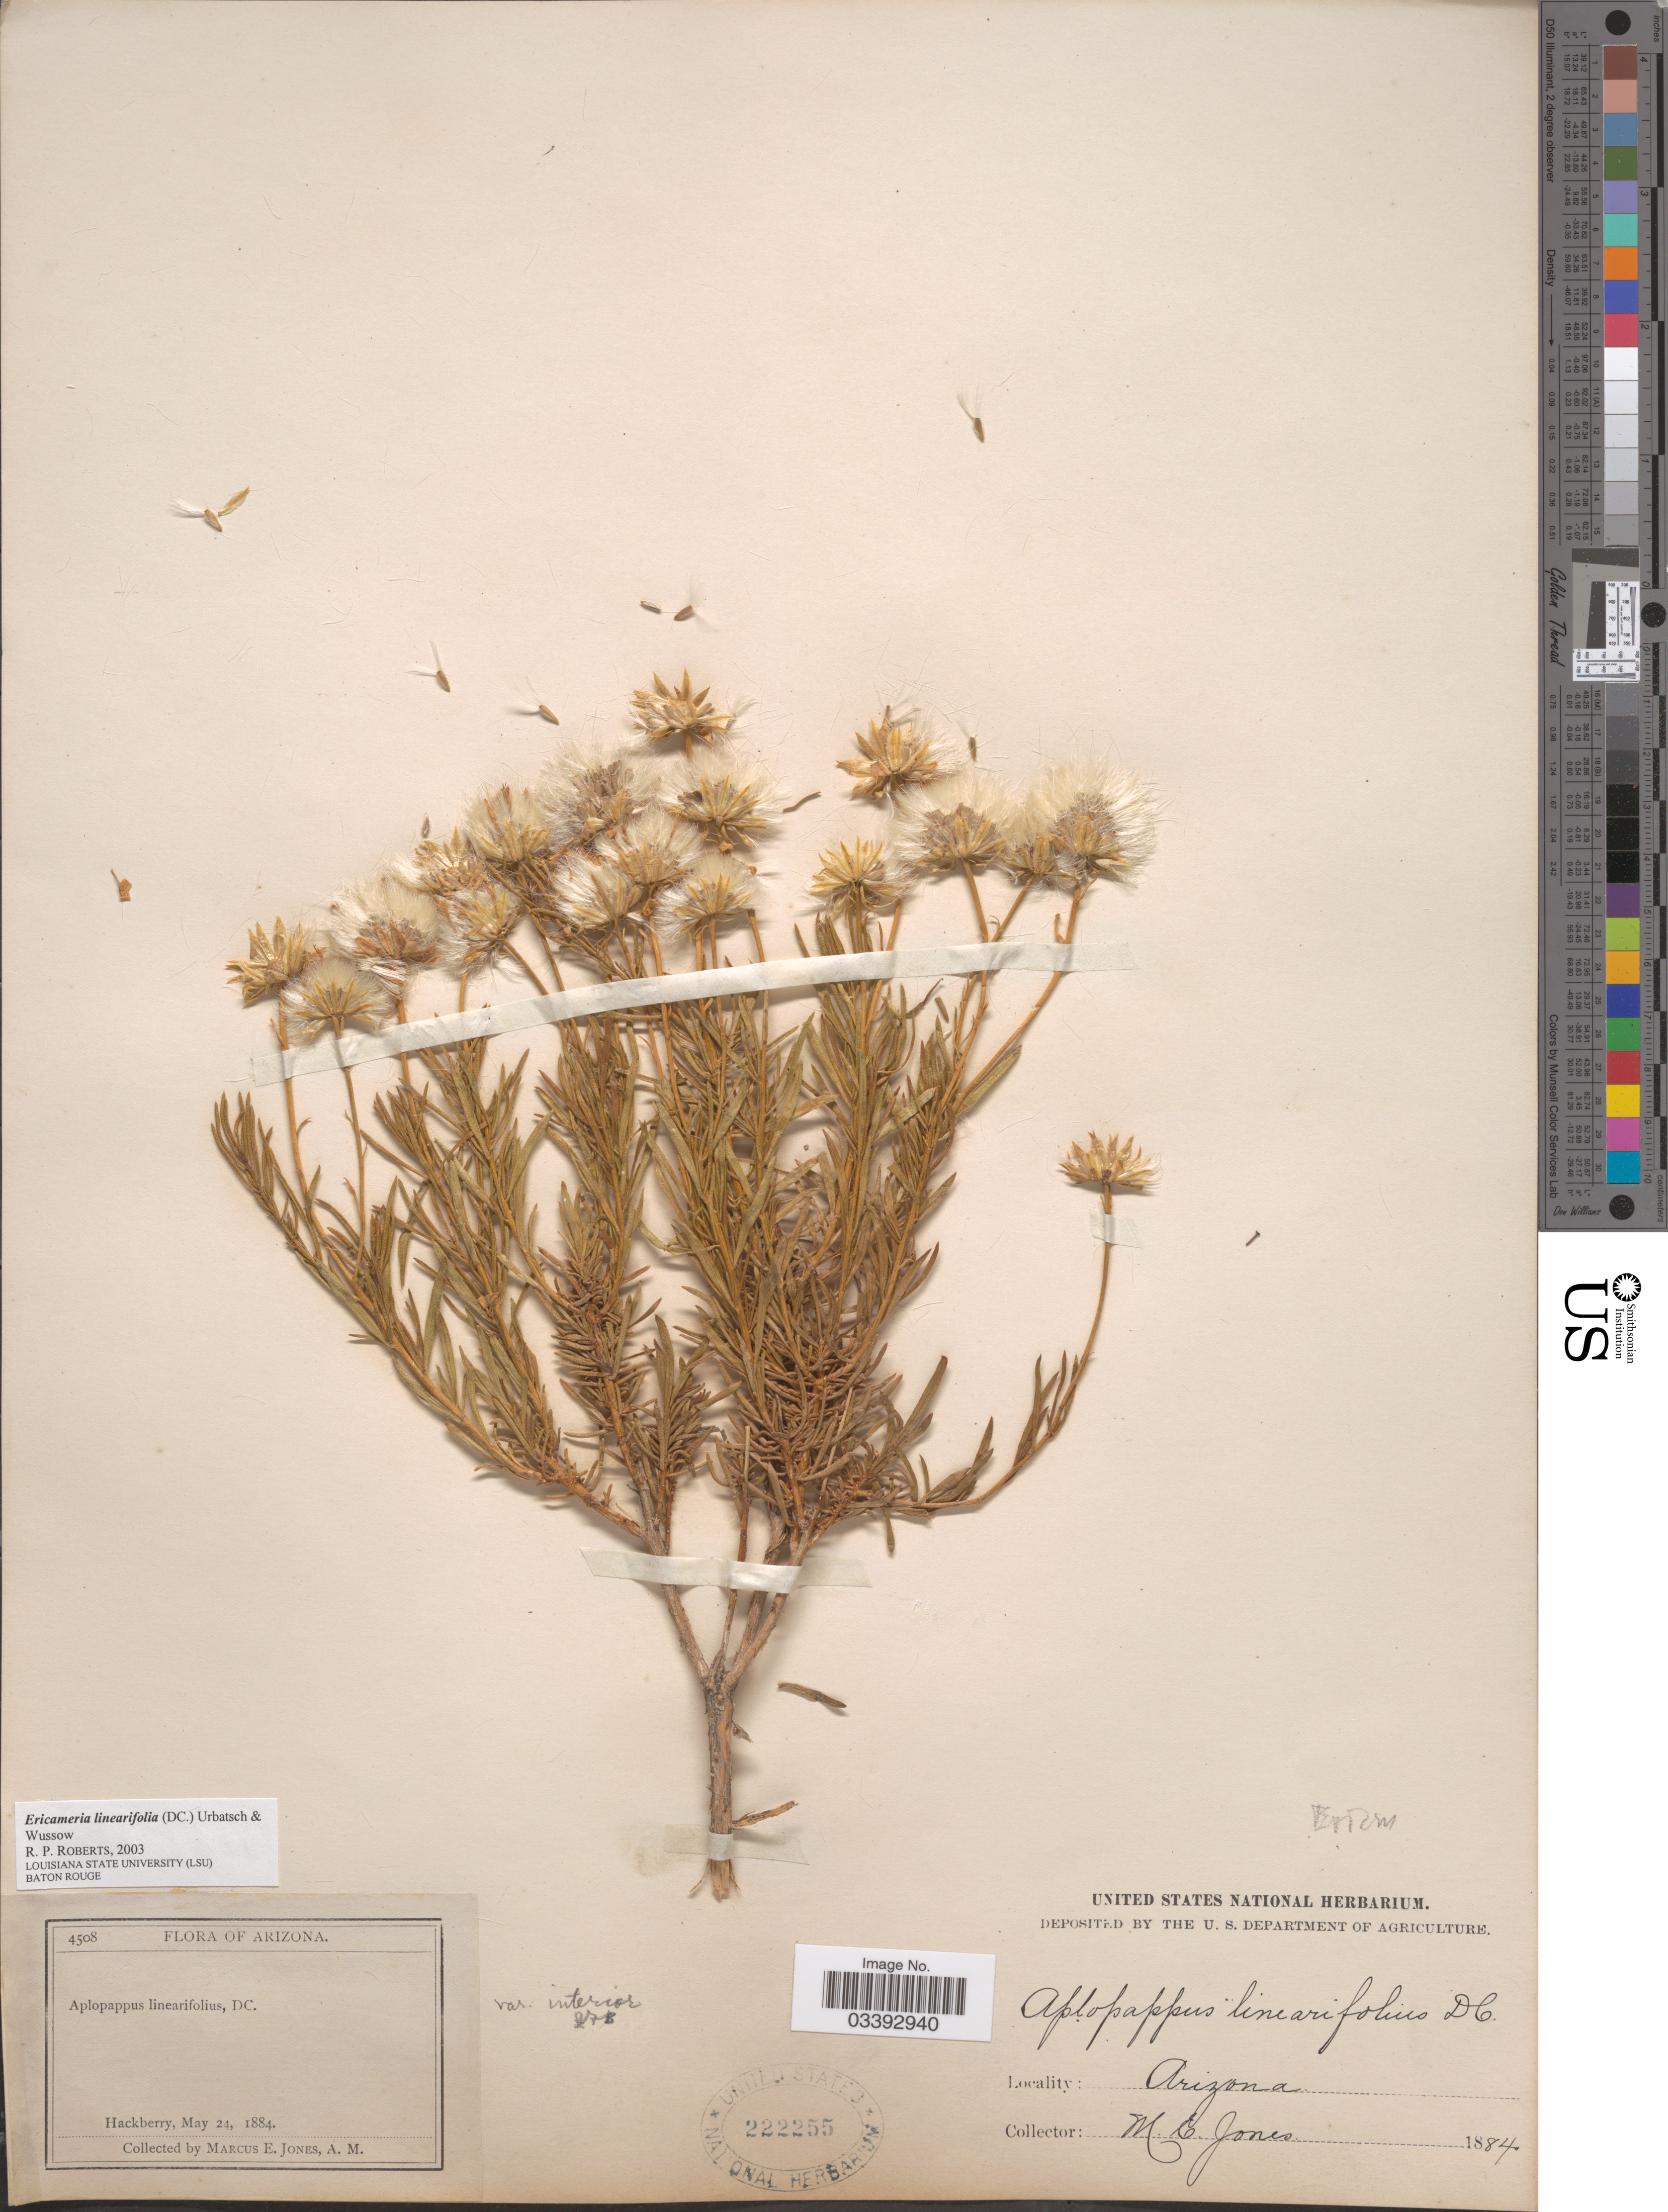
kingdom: Plantae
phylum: Tracheophyta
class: Magnoliopsida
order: Asterales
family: Asteraceae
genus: Ericameria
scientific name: Ericameria linearifolia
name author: (DC.) Urbatsch & Wussow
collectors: M. E. Jones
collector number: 4508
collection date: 1884-05-24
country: United States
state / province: Arizona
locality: Hackberry.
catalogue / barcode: US 222255